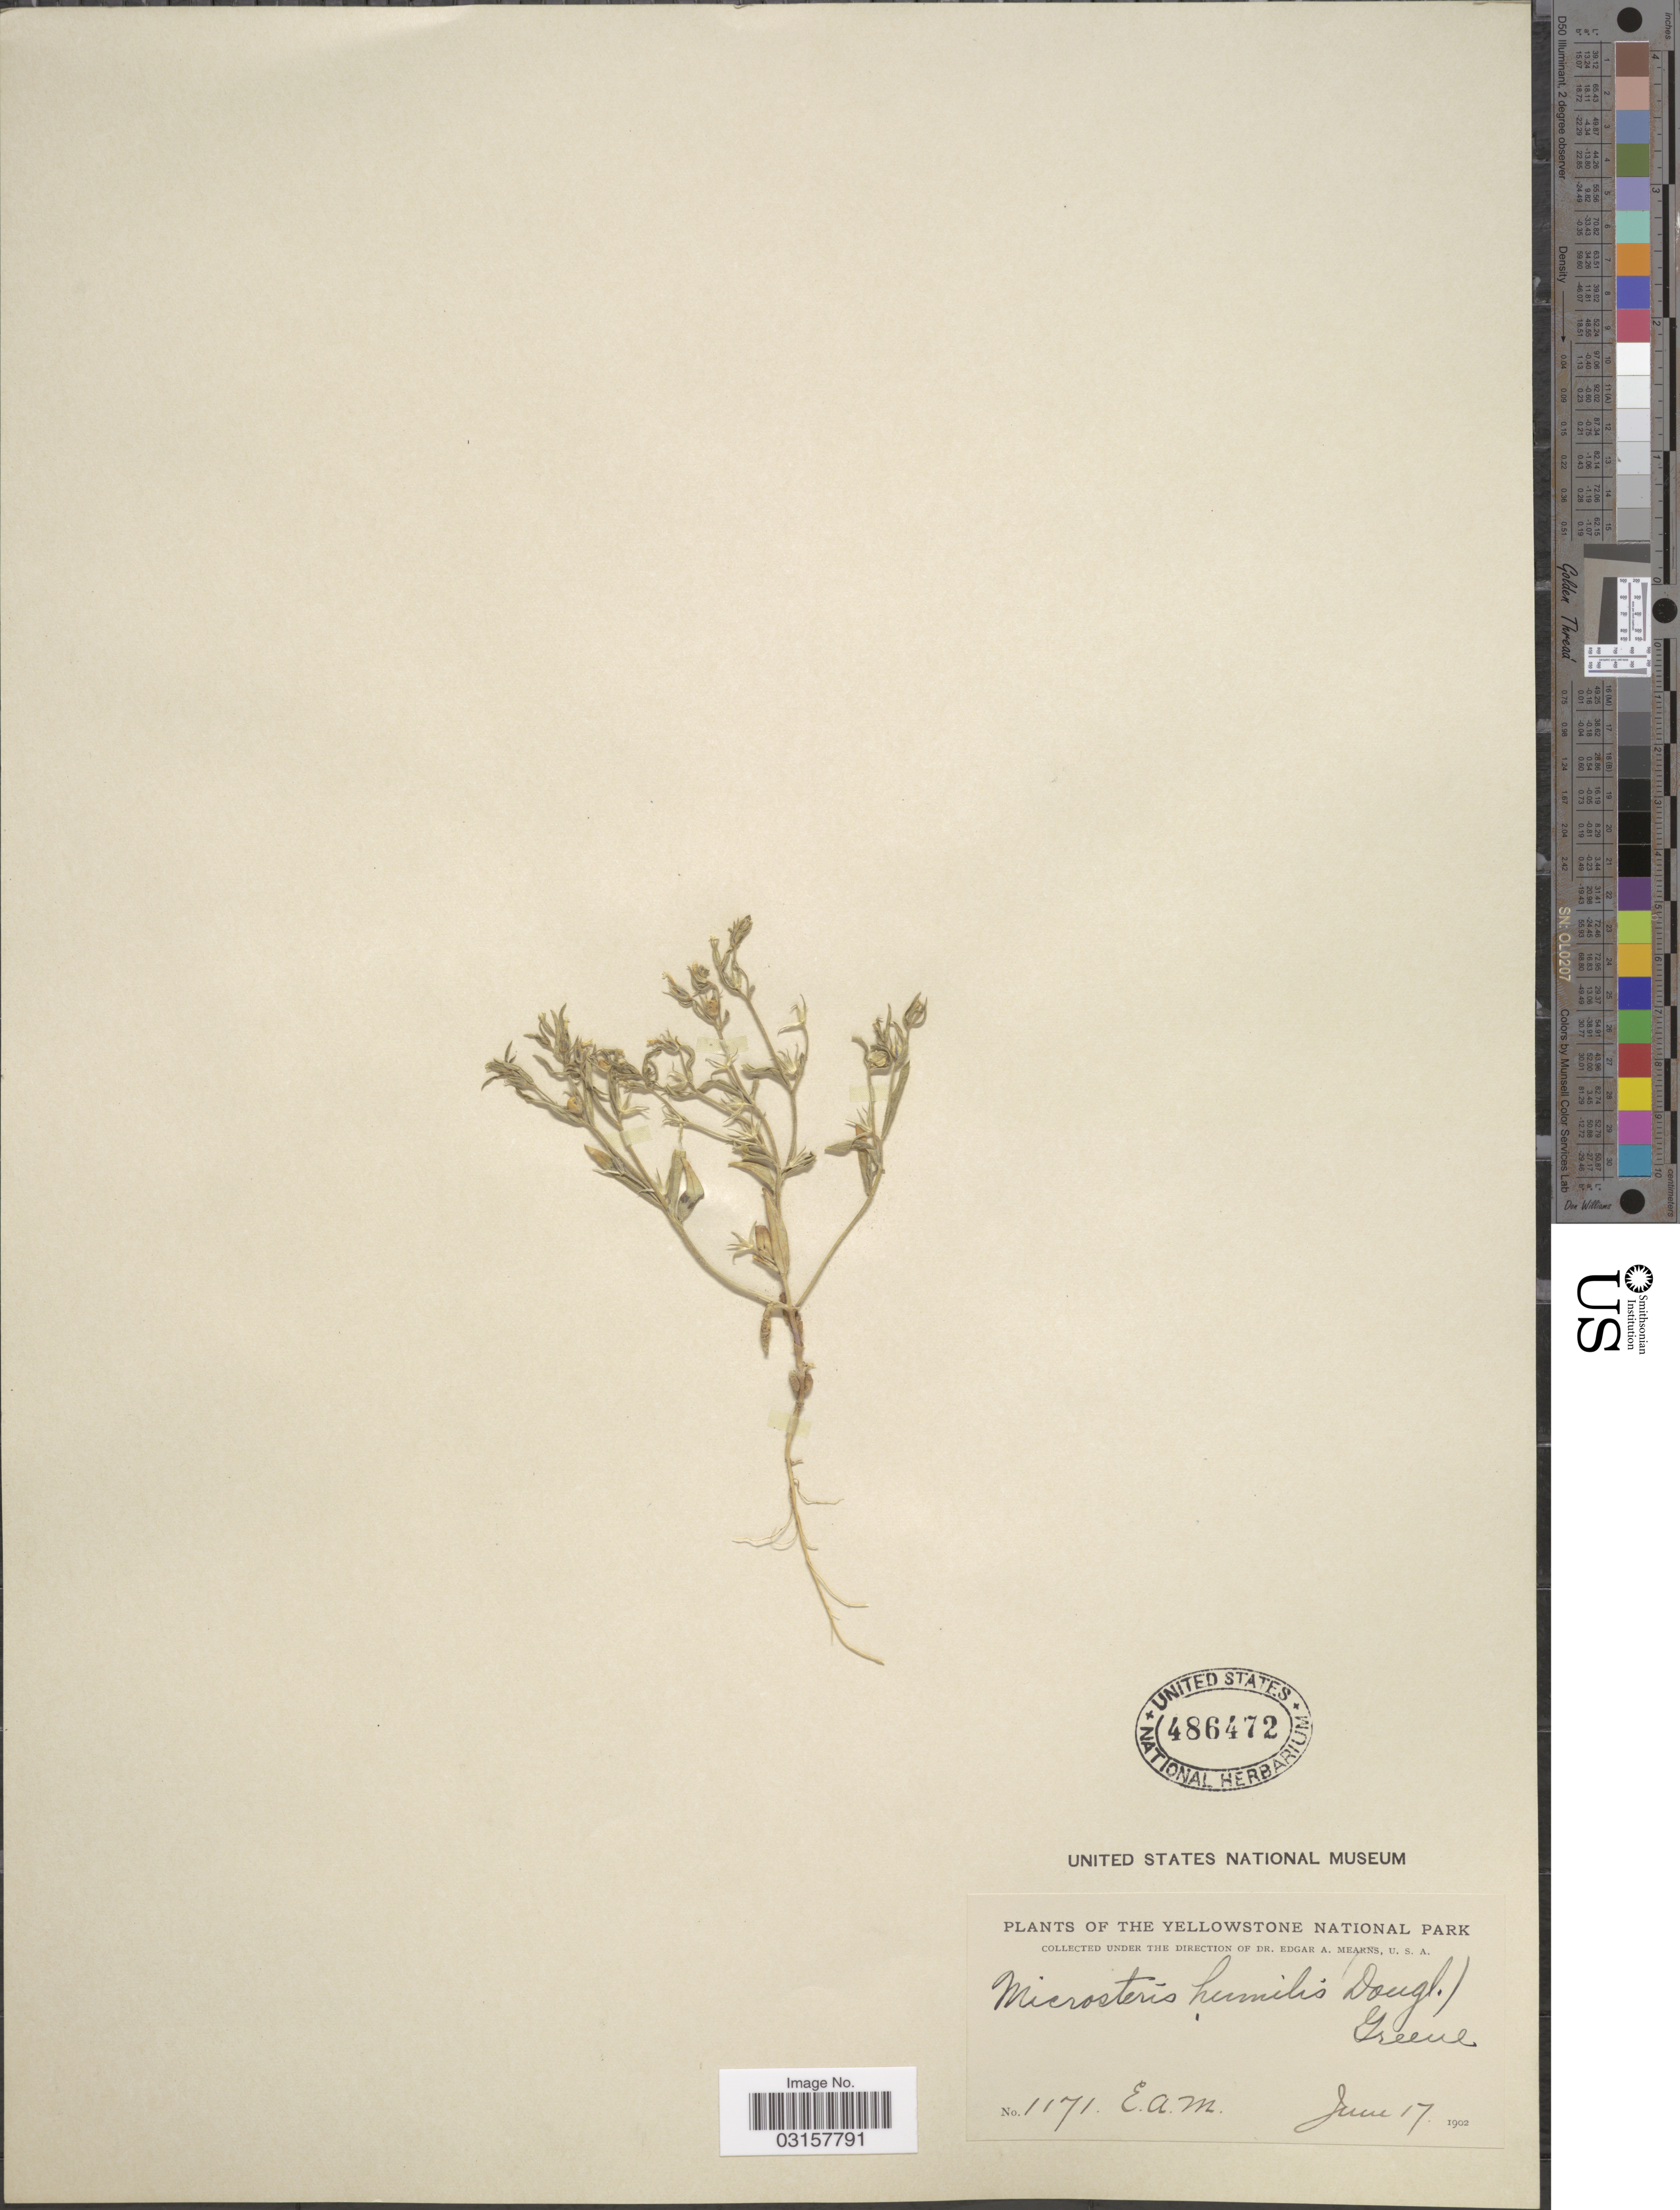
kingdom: Plantae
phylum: Tracheophyta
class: Magnoliopsida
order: Ericales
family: Polemoniaceae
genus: Microsteris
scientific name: Microsteris gracilis var. humilior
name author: (Hook.) Cronquist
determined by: (US) Smithsonian Institution - National Museum of Natural History - Department of Botany (UNITED STATES)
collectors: E. A. Mearns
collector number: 1171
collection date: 1902-06-17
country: United States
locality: The Yellowstone National Park.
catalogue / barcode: US 486472